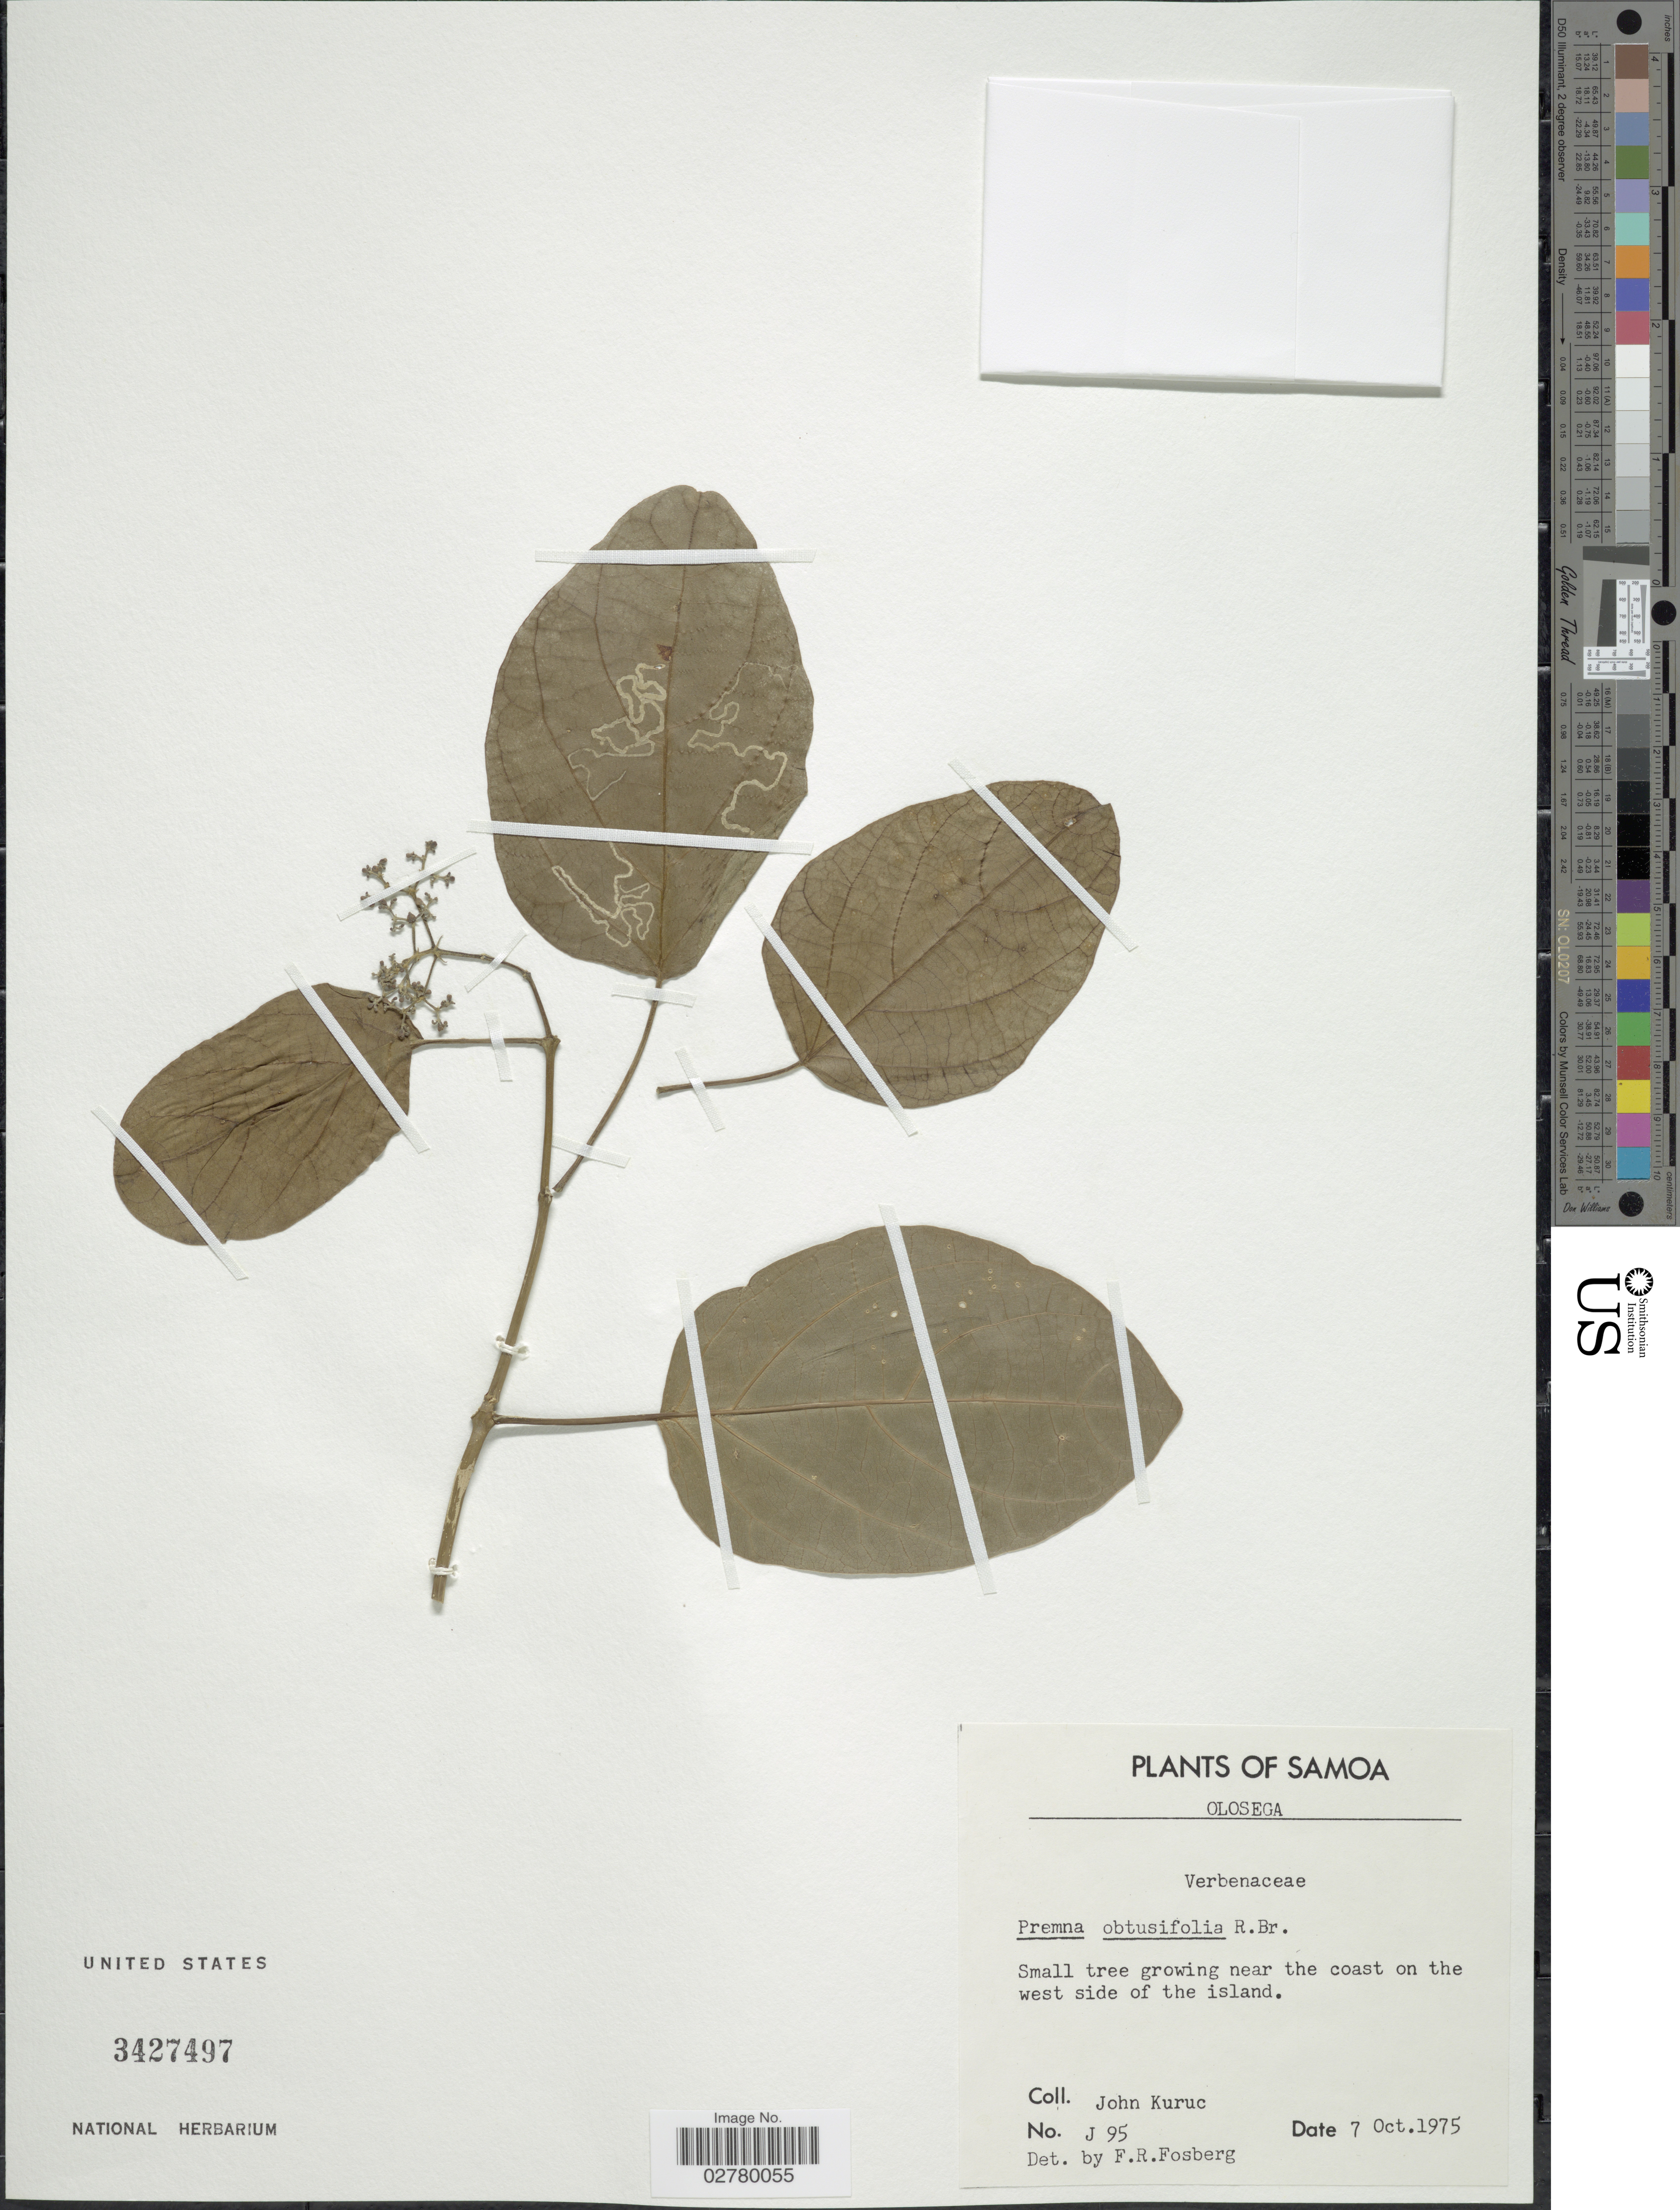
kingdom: Plantae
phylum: Tracheophyta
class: Magnoliopsida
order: Lamiales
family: Lamiaceae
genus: Premna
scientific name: Premna obtusifolia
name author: R. Br.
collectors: J. Kuruc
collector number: J95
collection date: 1975-10-07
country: American Samoa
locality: Samoa. Olosega. Near the coast on the west side of the island.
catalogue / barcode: US 3427497